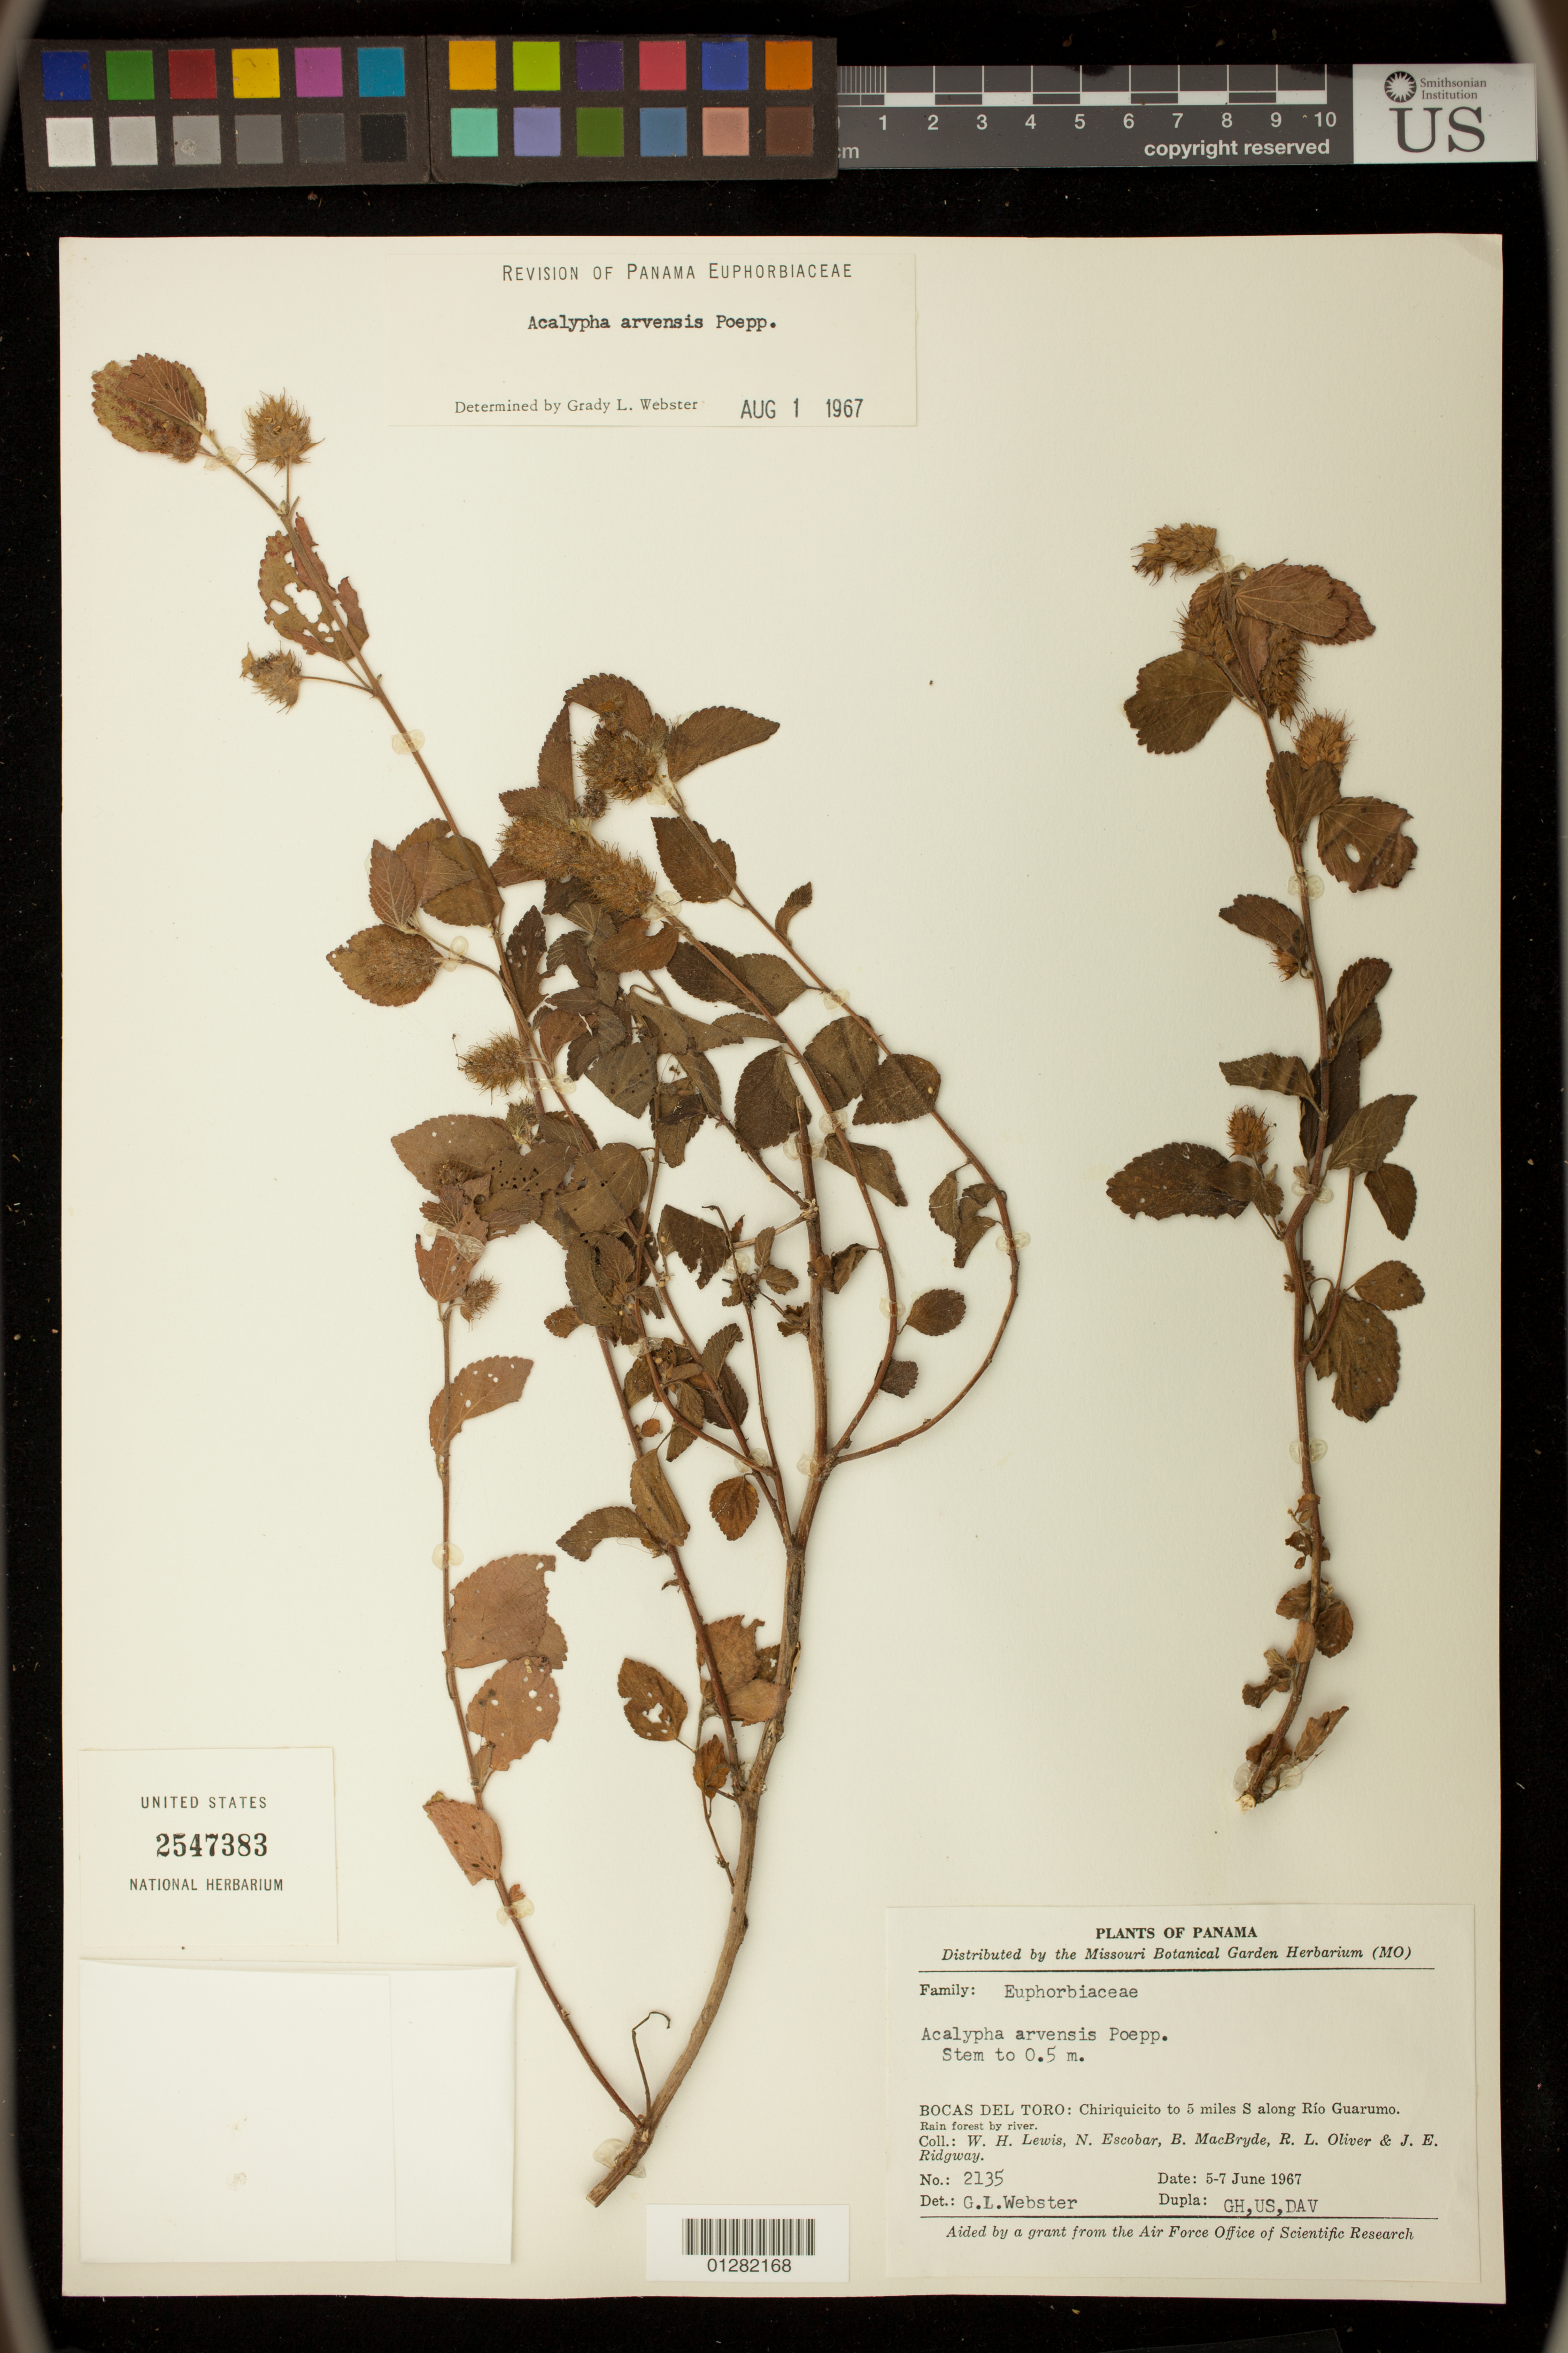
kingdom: Plantae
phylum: Tracheophyta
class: Magnoliopsida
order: Malpighiales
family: Euphorbiaceae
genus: Acalypha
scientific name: Acalypha arvensis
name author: Poepp.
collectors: G. L. Webster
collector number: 2135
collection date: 1967-06-05/1967-06-07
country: Panama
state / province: Bocas del Toro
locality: Chiriquicito to 5 miles along Rfo Guarumo. Rain forest by river.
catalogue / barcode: US 2547383